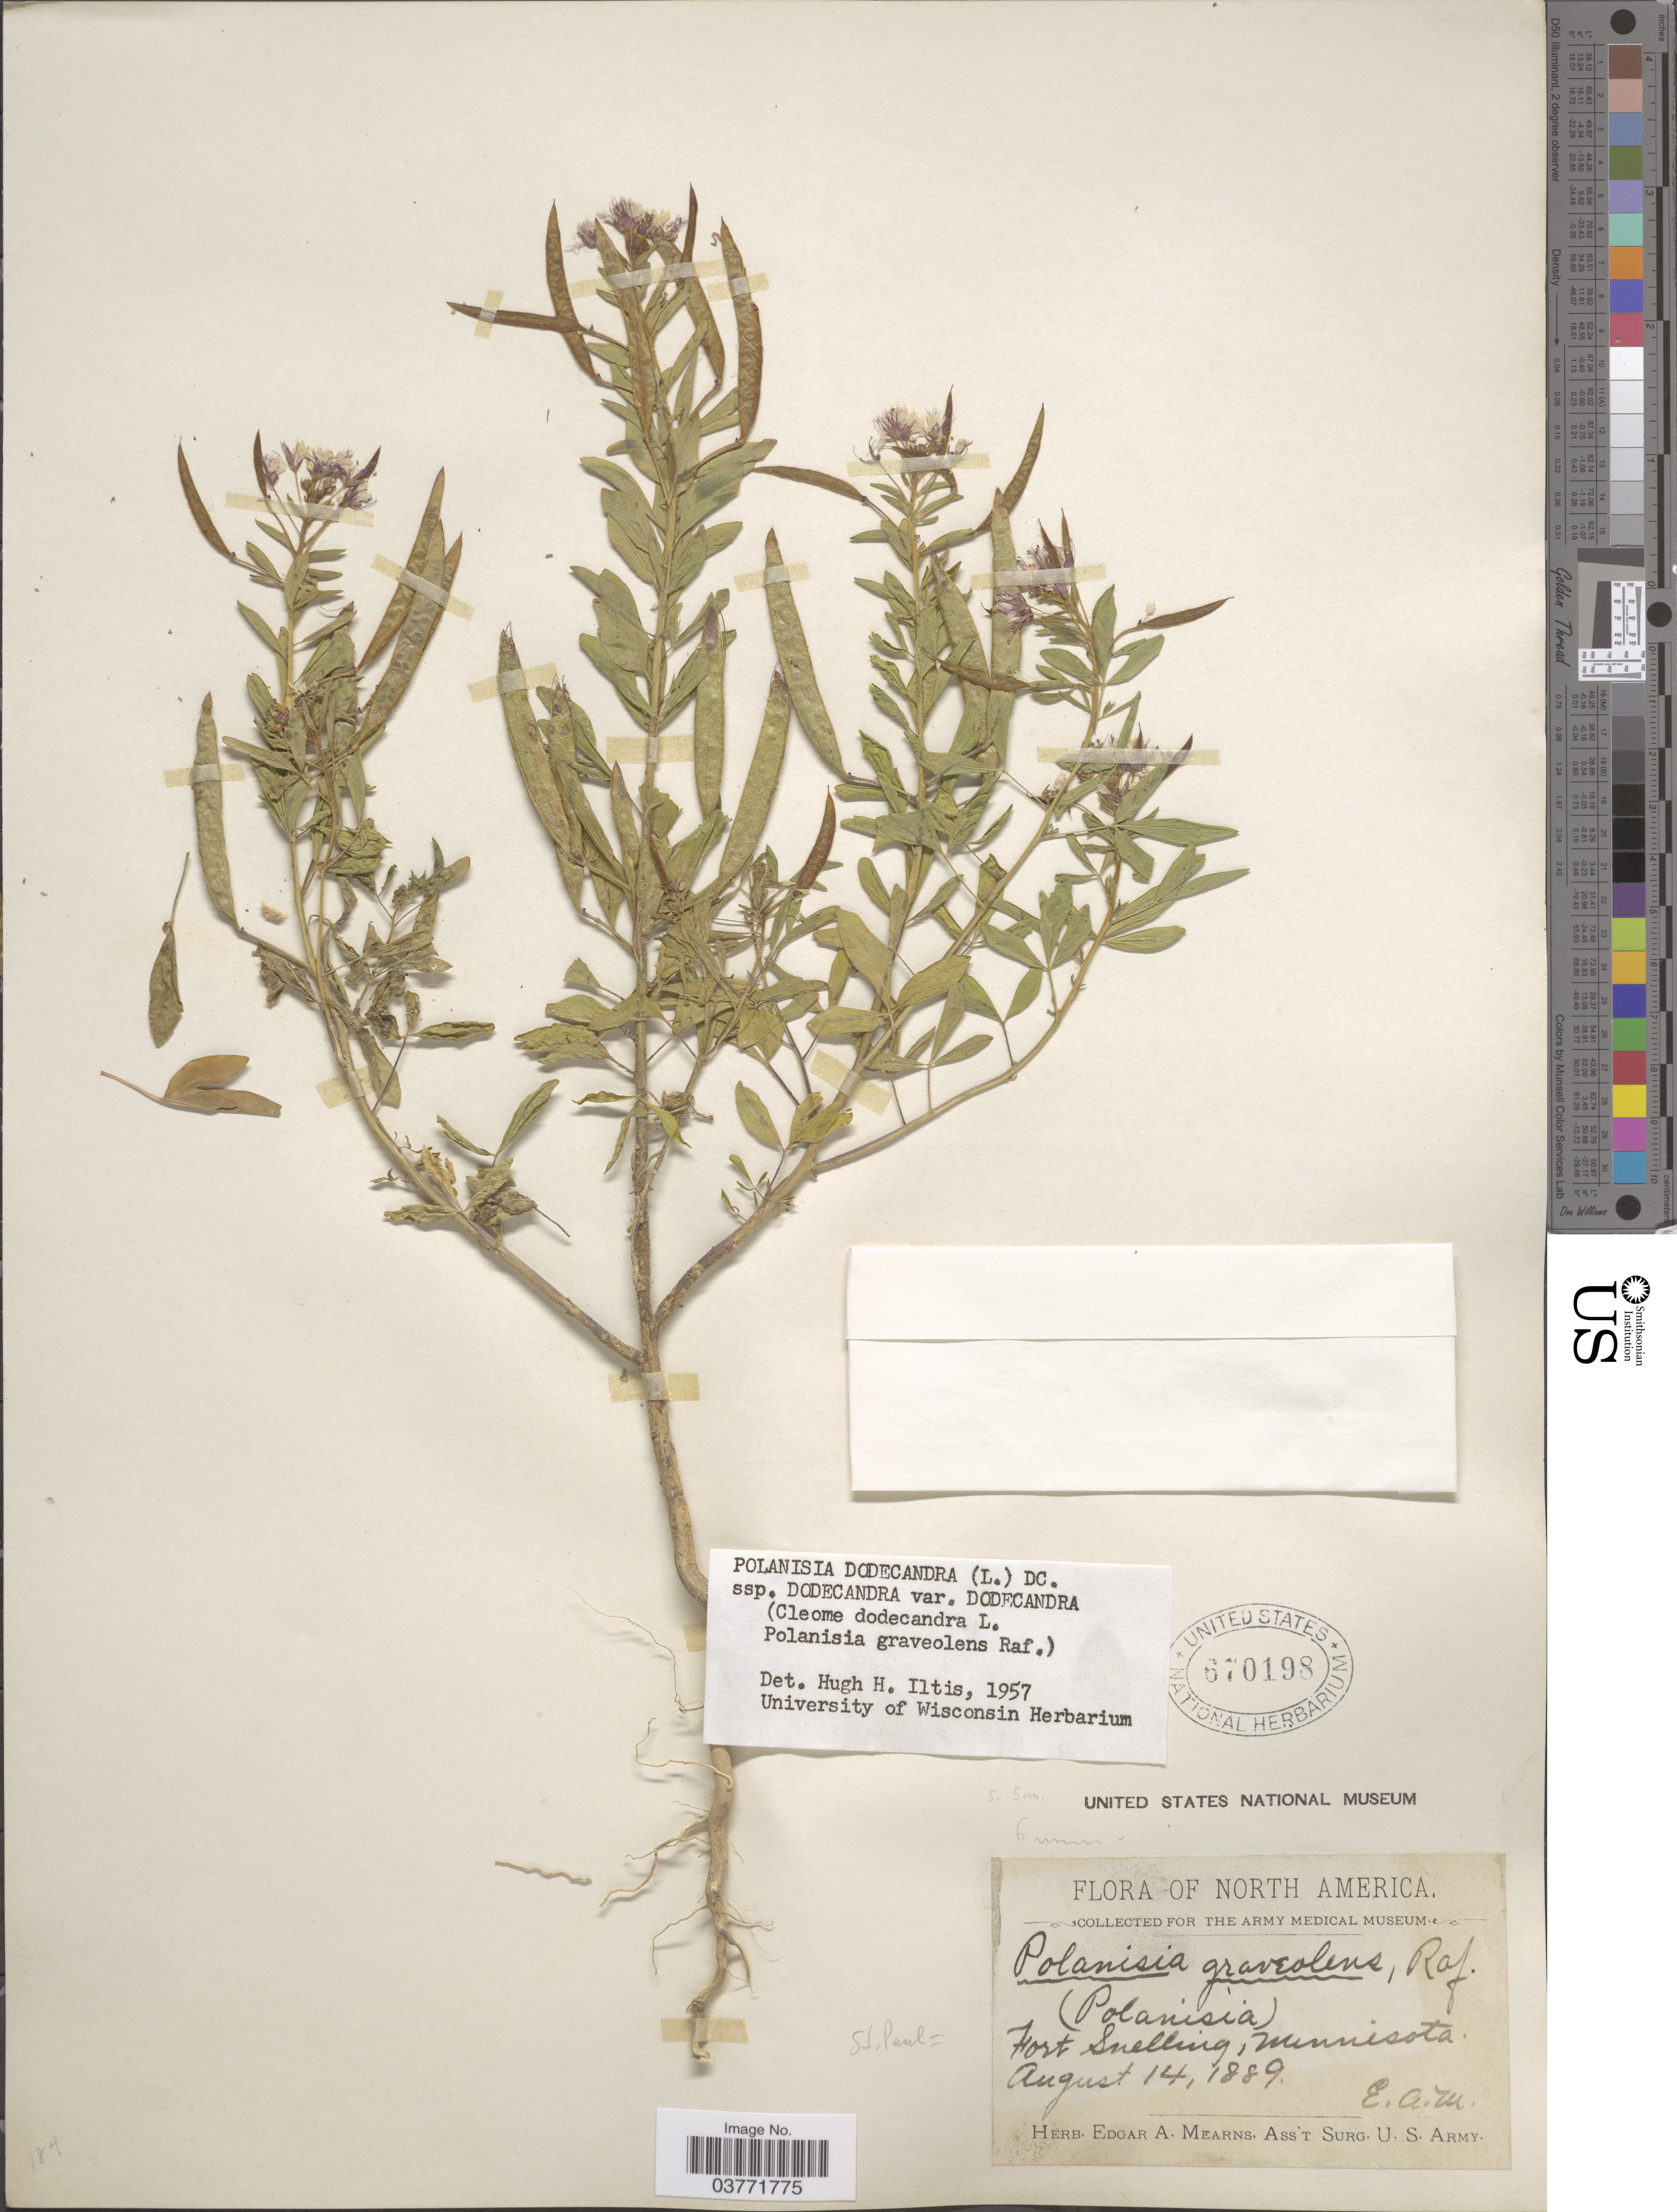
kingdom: Plantae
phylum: Tracheophyta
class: Magnoliopsida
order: Brassicales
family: Cleomaceae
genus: Polanisia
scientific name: Polanisia dodecandra subsp. dodecandra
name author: (L.) DC.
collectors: E. A. Mearns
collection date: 1889-08-14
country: United States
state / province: Minnesota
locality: Fort Snelling.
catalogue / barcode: US 670198